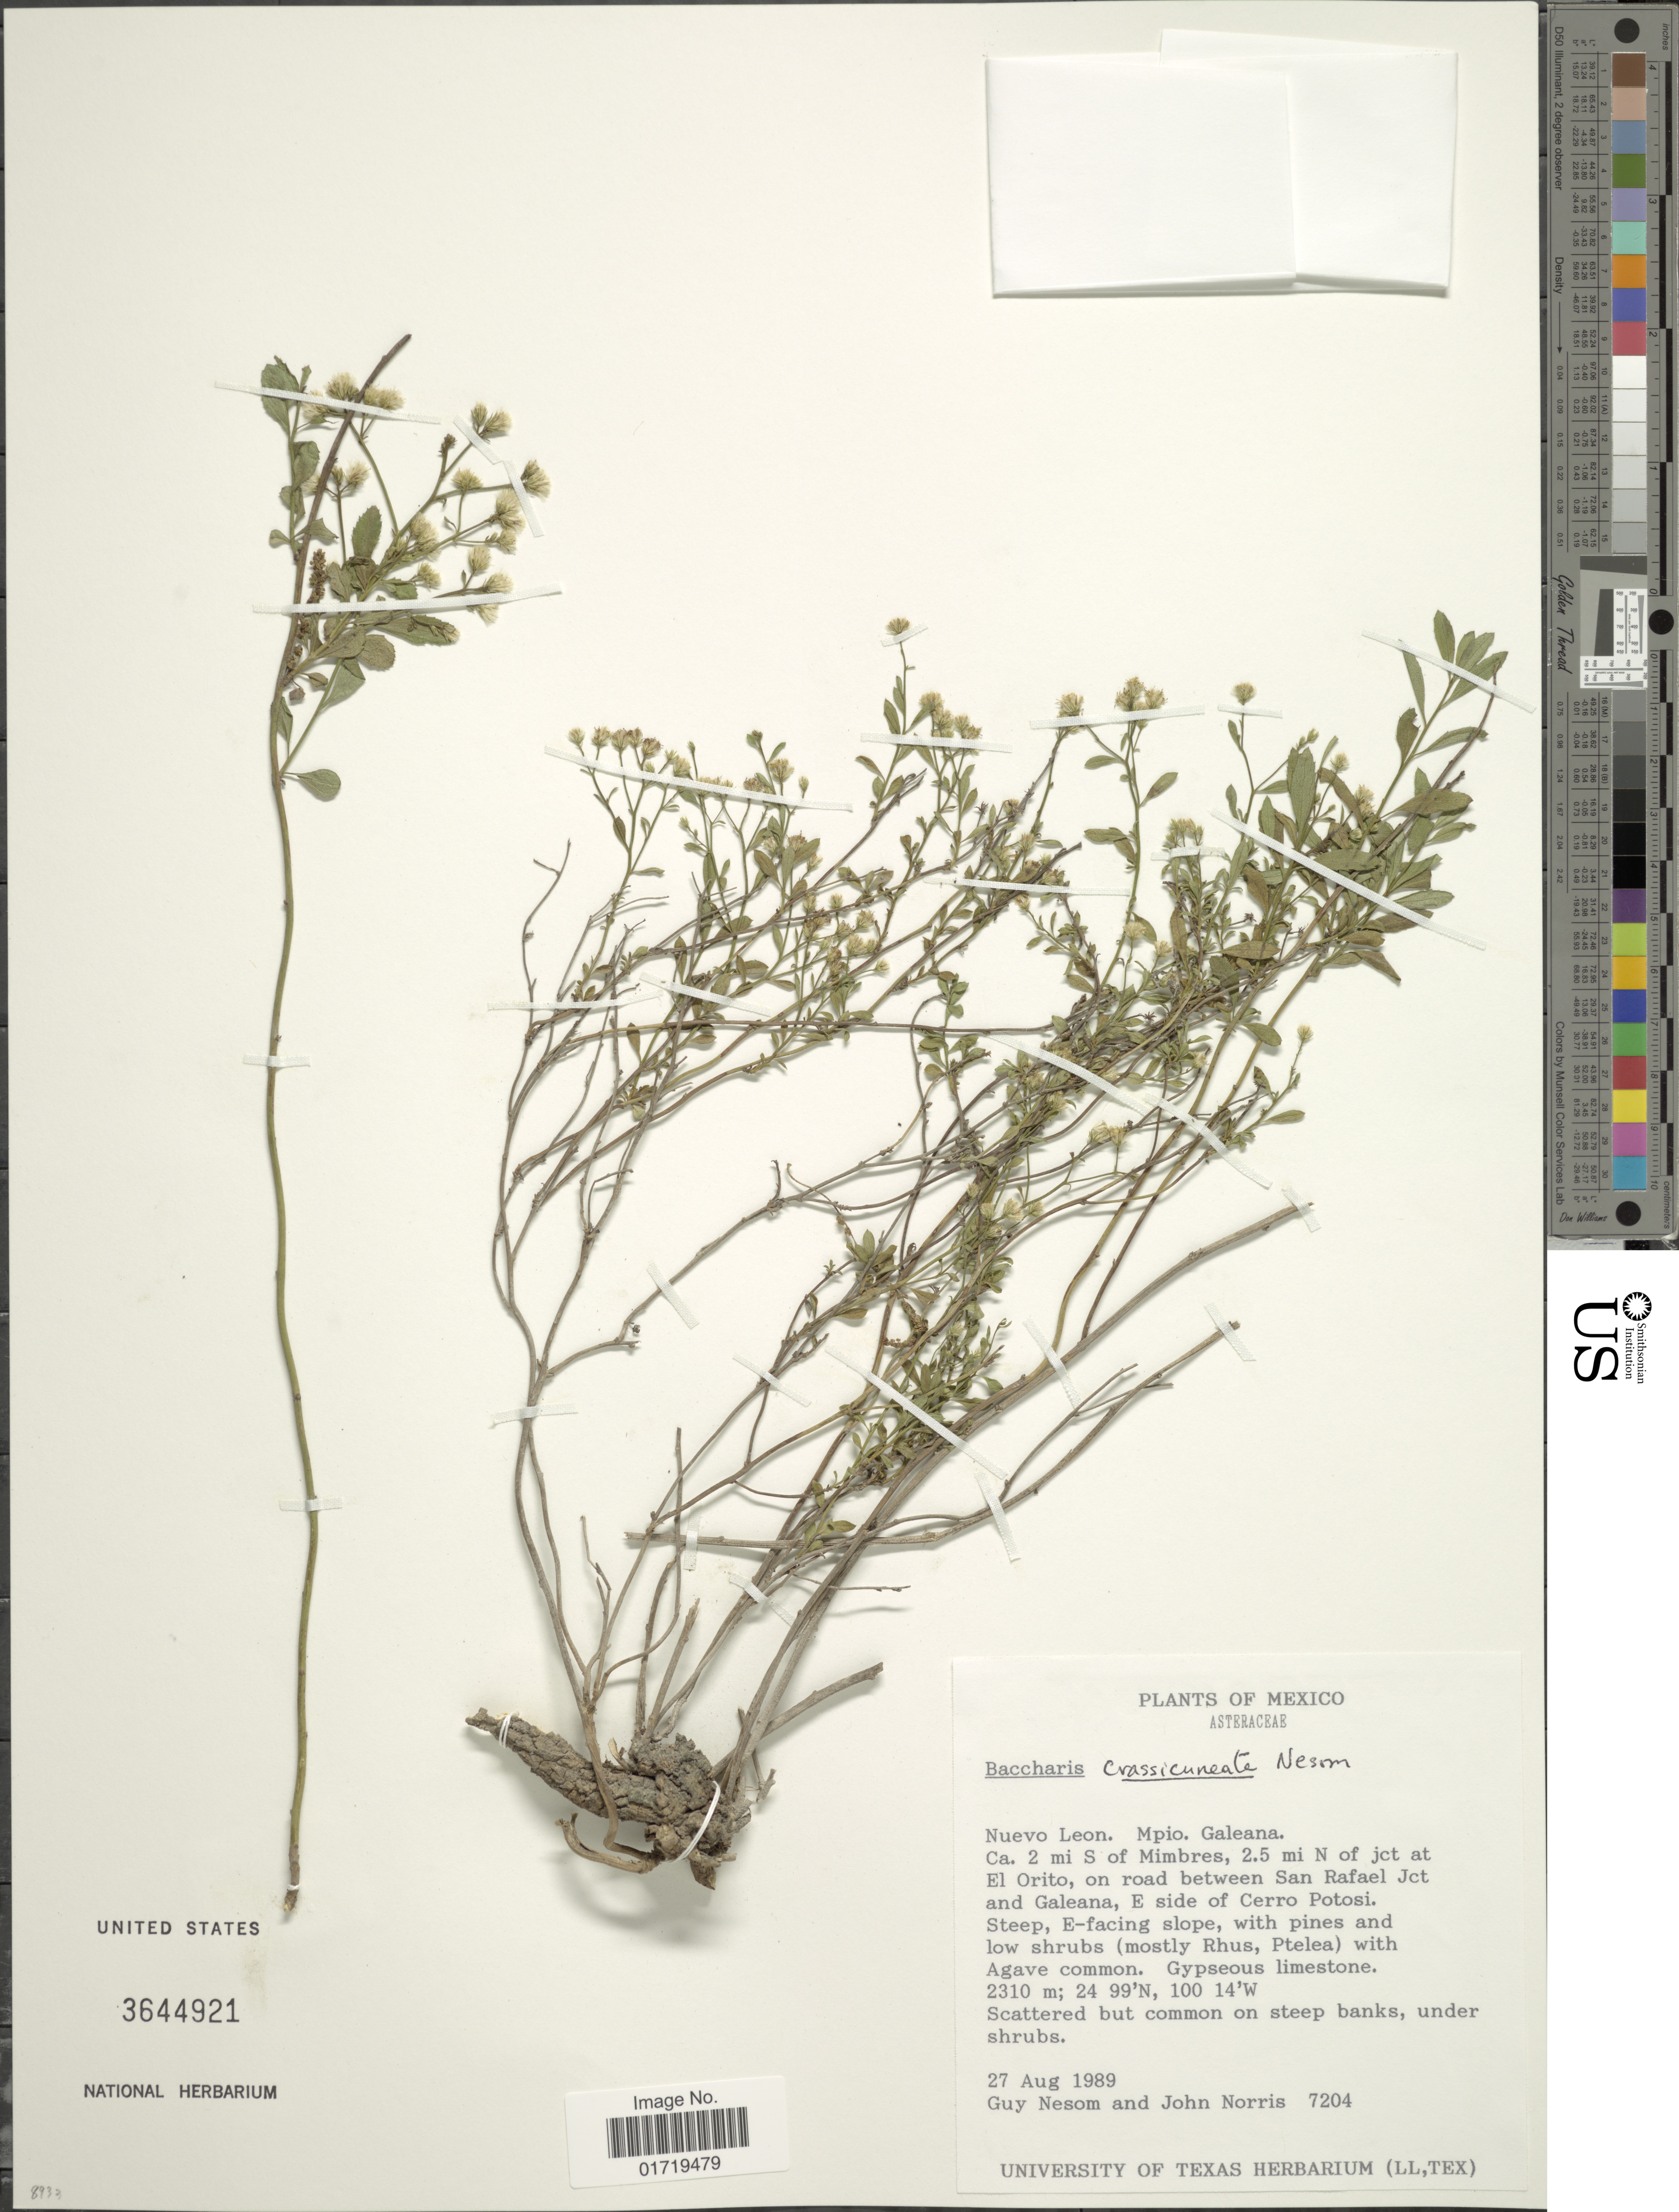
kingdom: Plantae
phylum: Tracheophyta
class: Magnoliopsida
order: Asterales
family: Asteraceae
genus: Baccharis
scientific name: Baccharis crassicuneata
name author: G.L. Nesom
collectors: G. Nesom & J. Norris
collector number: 7204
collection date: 1989-08-27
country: Mexico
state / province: Nuevo León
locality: Nuevo Leon, Mpio. Galeana, 2 mi S of Mimbres, 2.5 mi N of jct at El Orito, on road between San Rafael Jct and Galeana, E side of Cerro Potosi, Steep, E-facing slope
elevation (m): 2310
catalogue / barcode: US 3644921